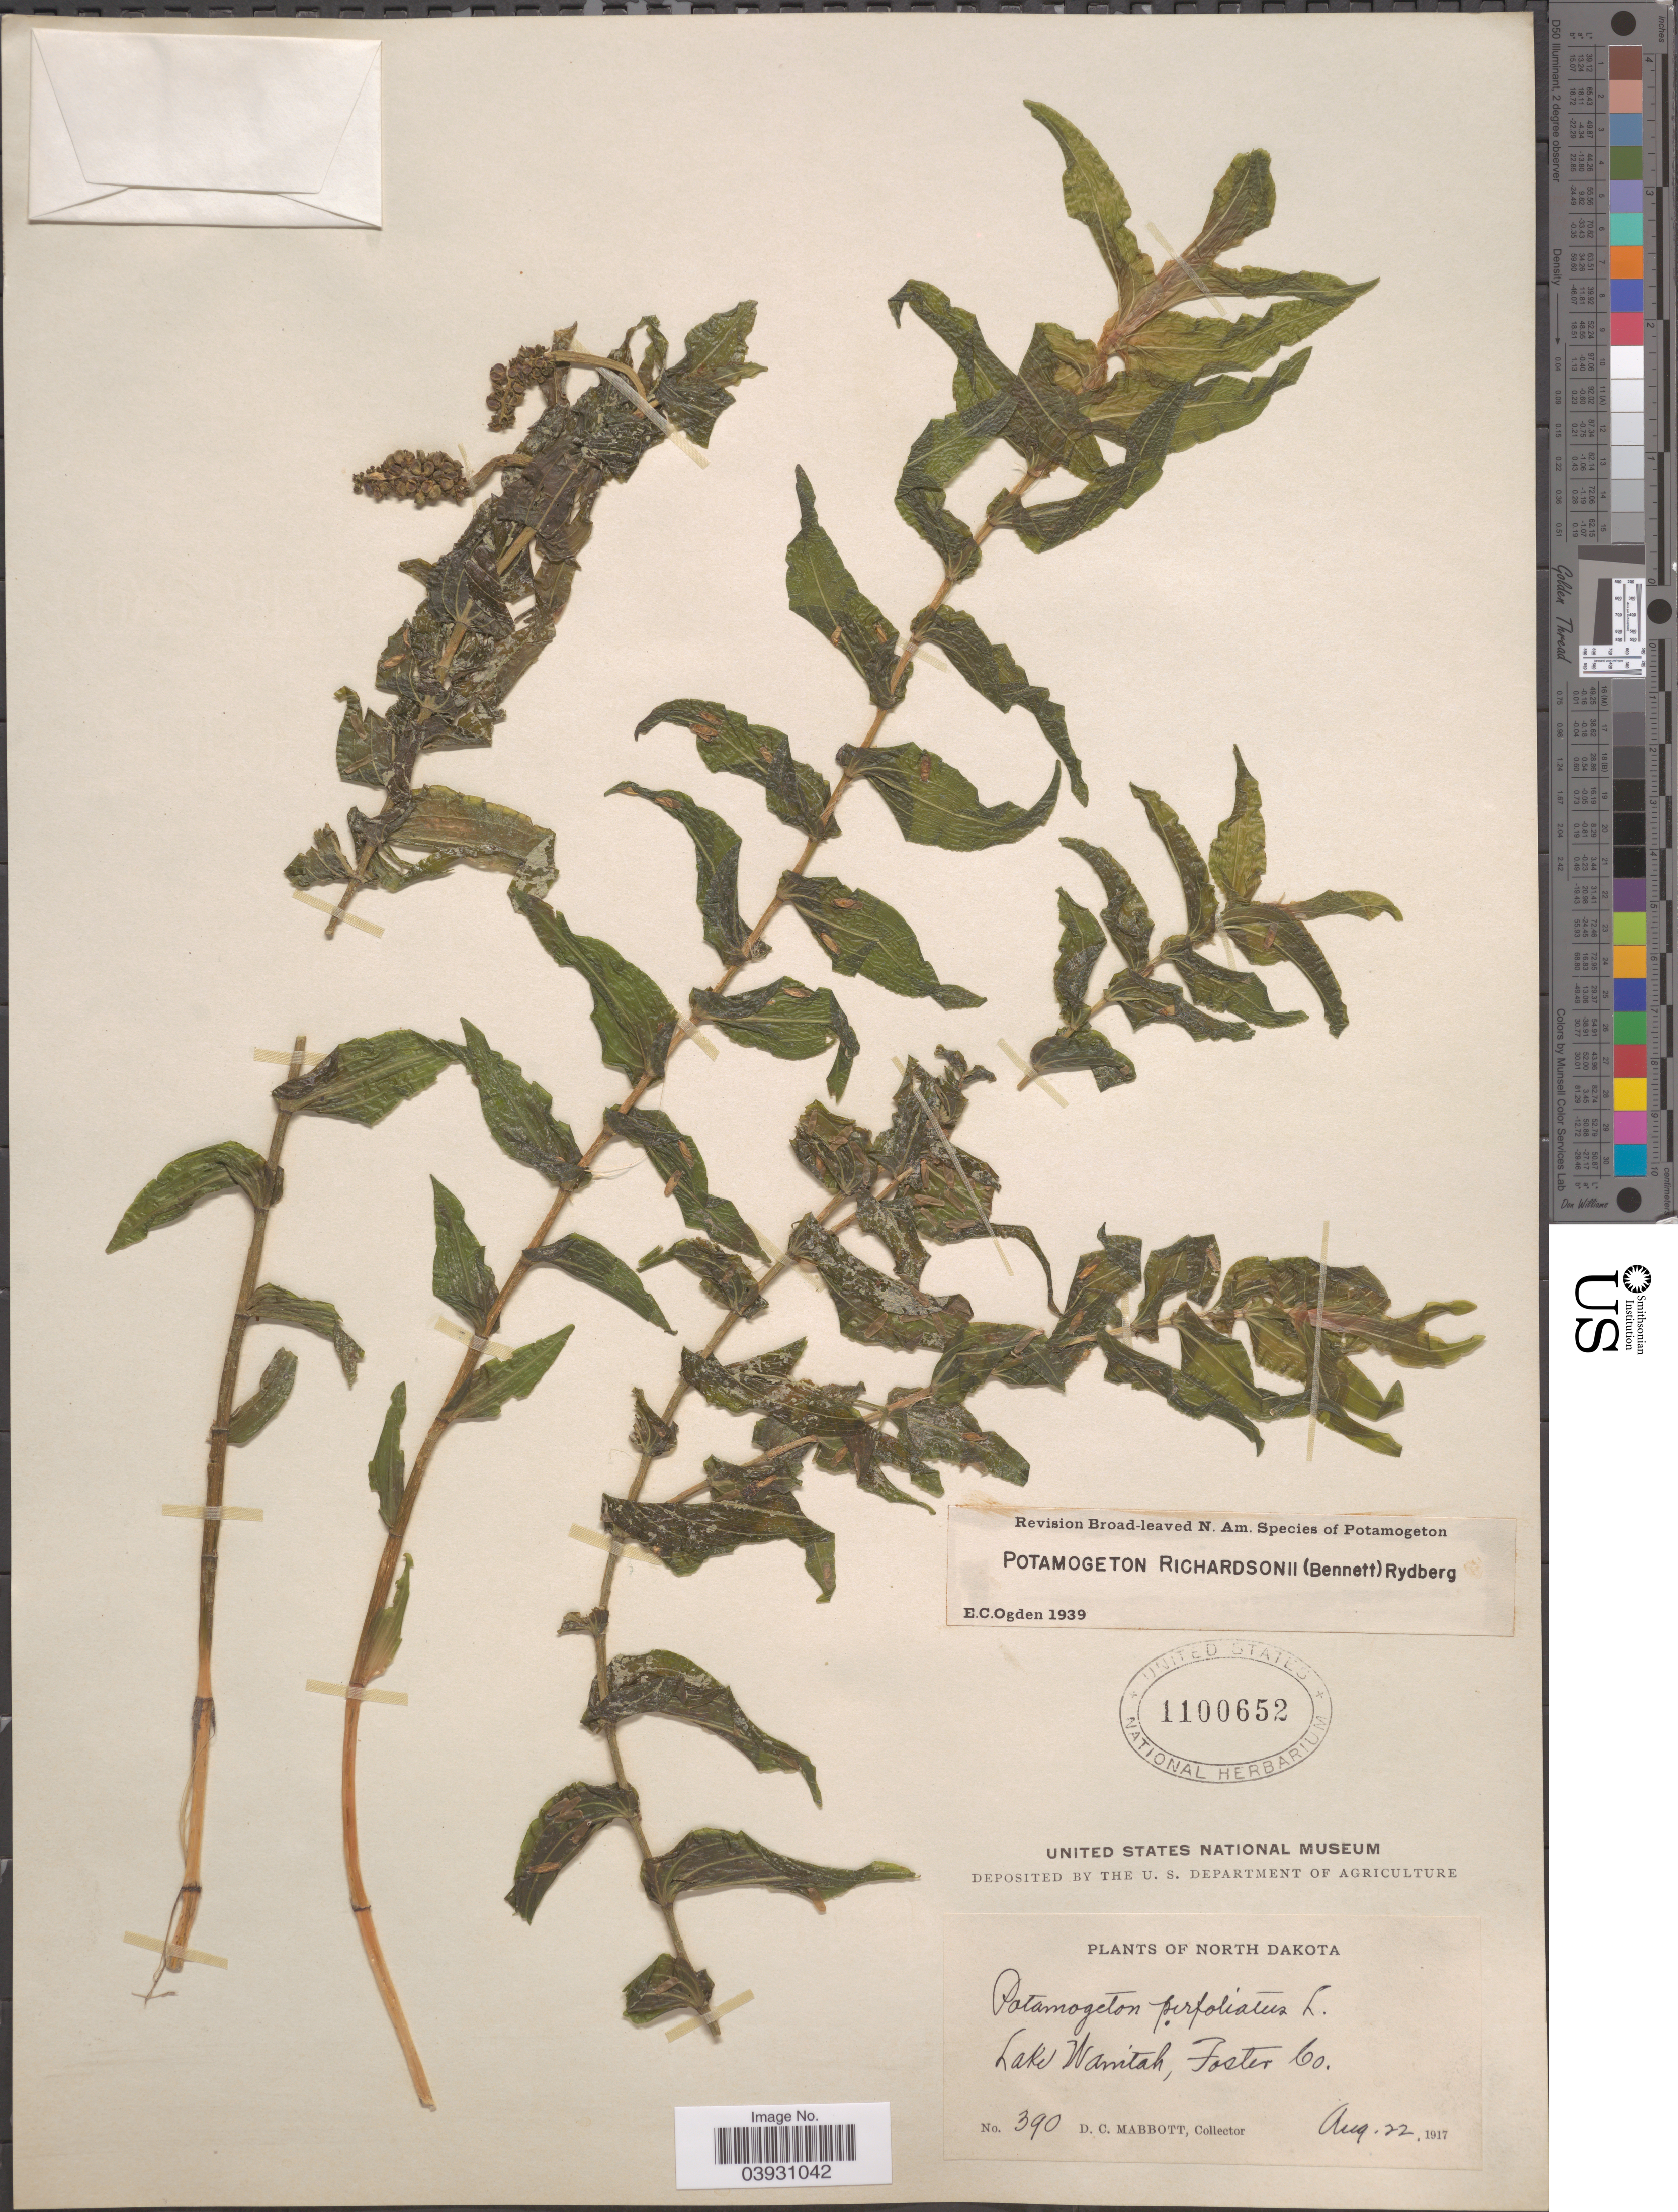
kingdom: Plantae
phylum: Tracheophyta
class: Liliopsida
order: Alismatales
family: Potamogetonaceae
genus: Potamogeton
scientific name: Potamogeton richardsonii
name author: (A.W. Benn.) Rydb.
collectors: D. Mabbott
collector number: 390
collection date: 1917-08-22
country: United States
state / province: North Dakota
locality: Lake Wanitah, Foster Co.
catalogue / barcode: US 1100652